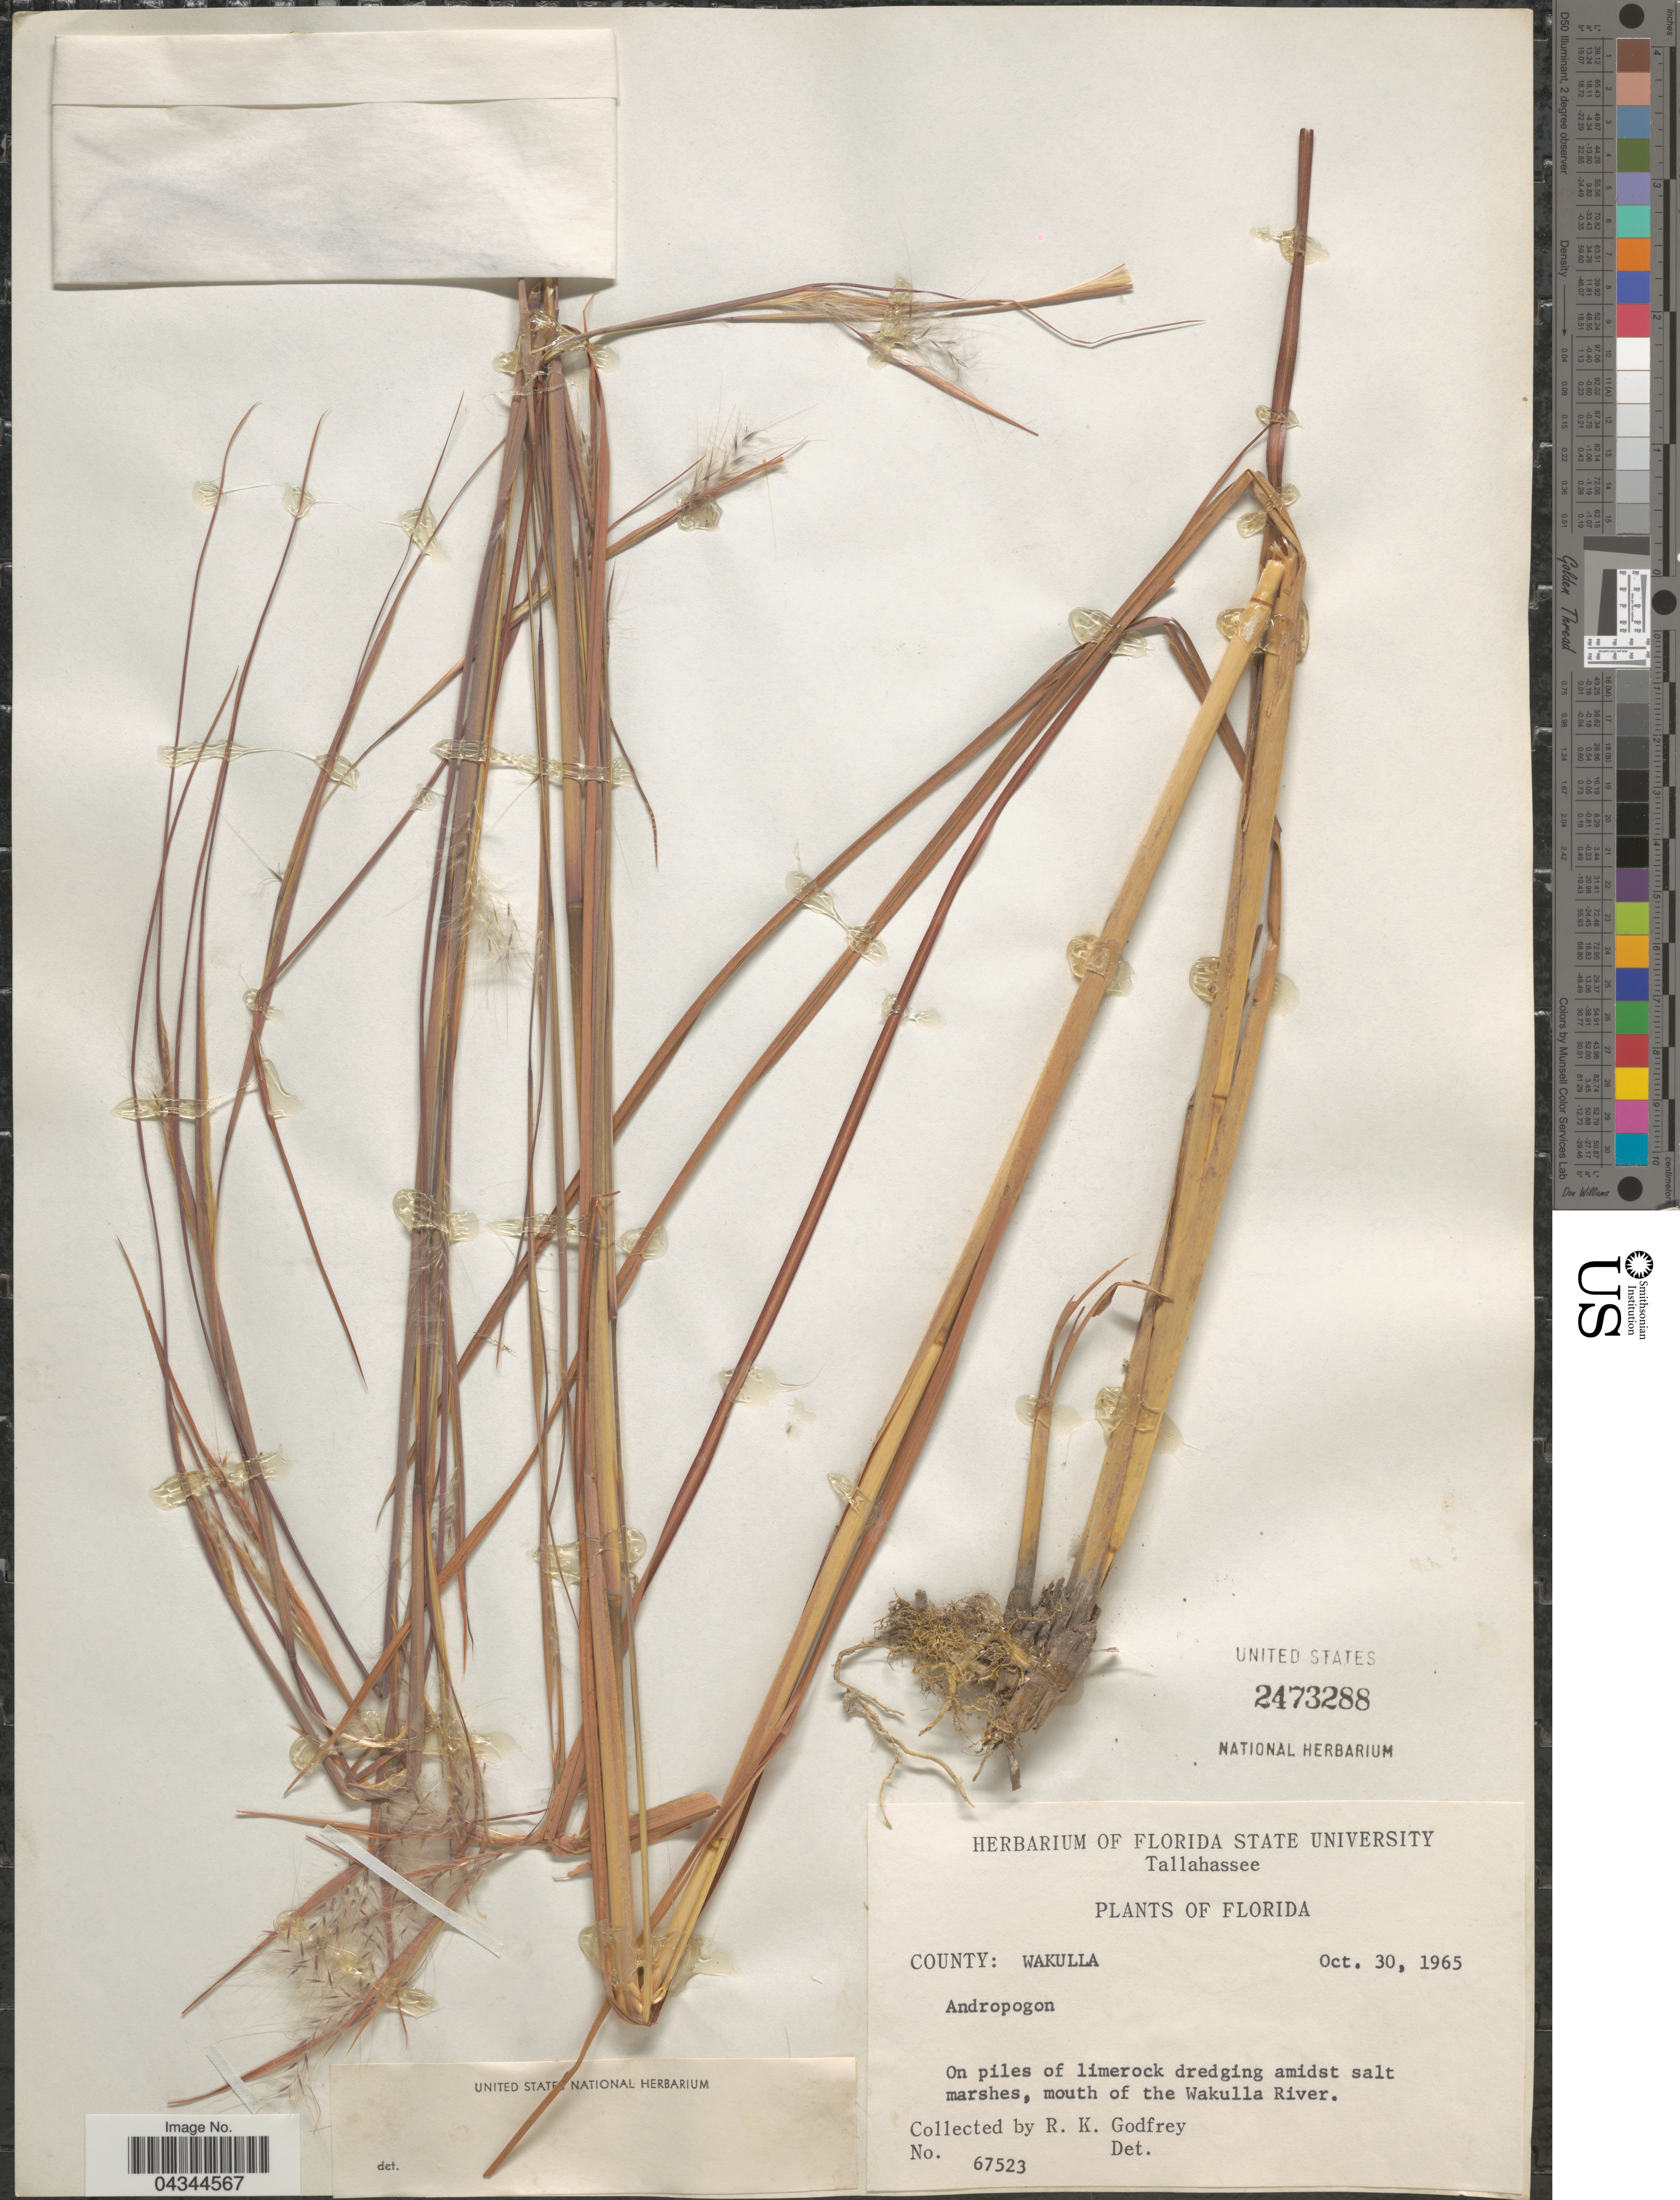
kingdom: Plantae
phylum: Tracheophyta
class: Liliopsida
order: Poales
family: Poaceae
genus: Andropogon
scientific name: Andropogon sp.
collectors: R. K. Godfrey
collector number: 67523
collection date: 1965-10-30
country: United States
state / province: Florida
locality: County: Wakulla. Mouth of the Wakulla River.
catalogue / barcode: US 2473288